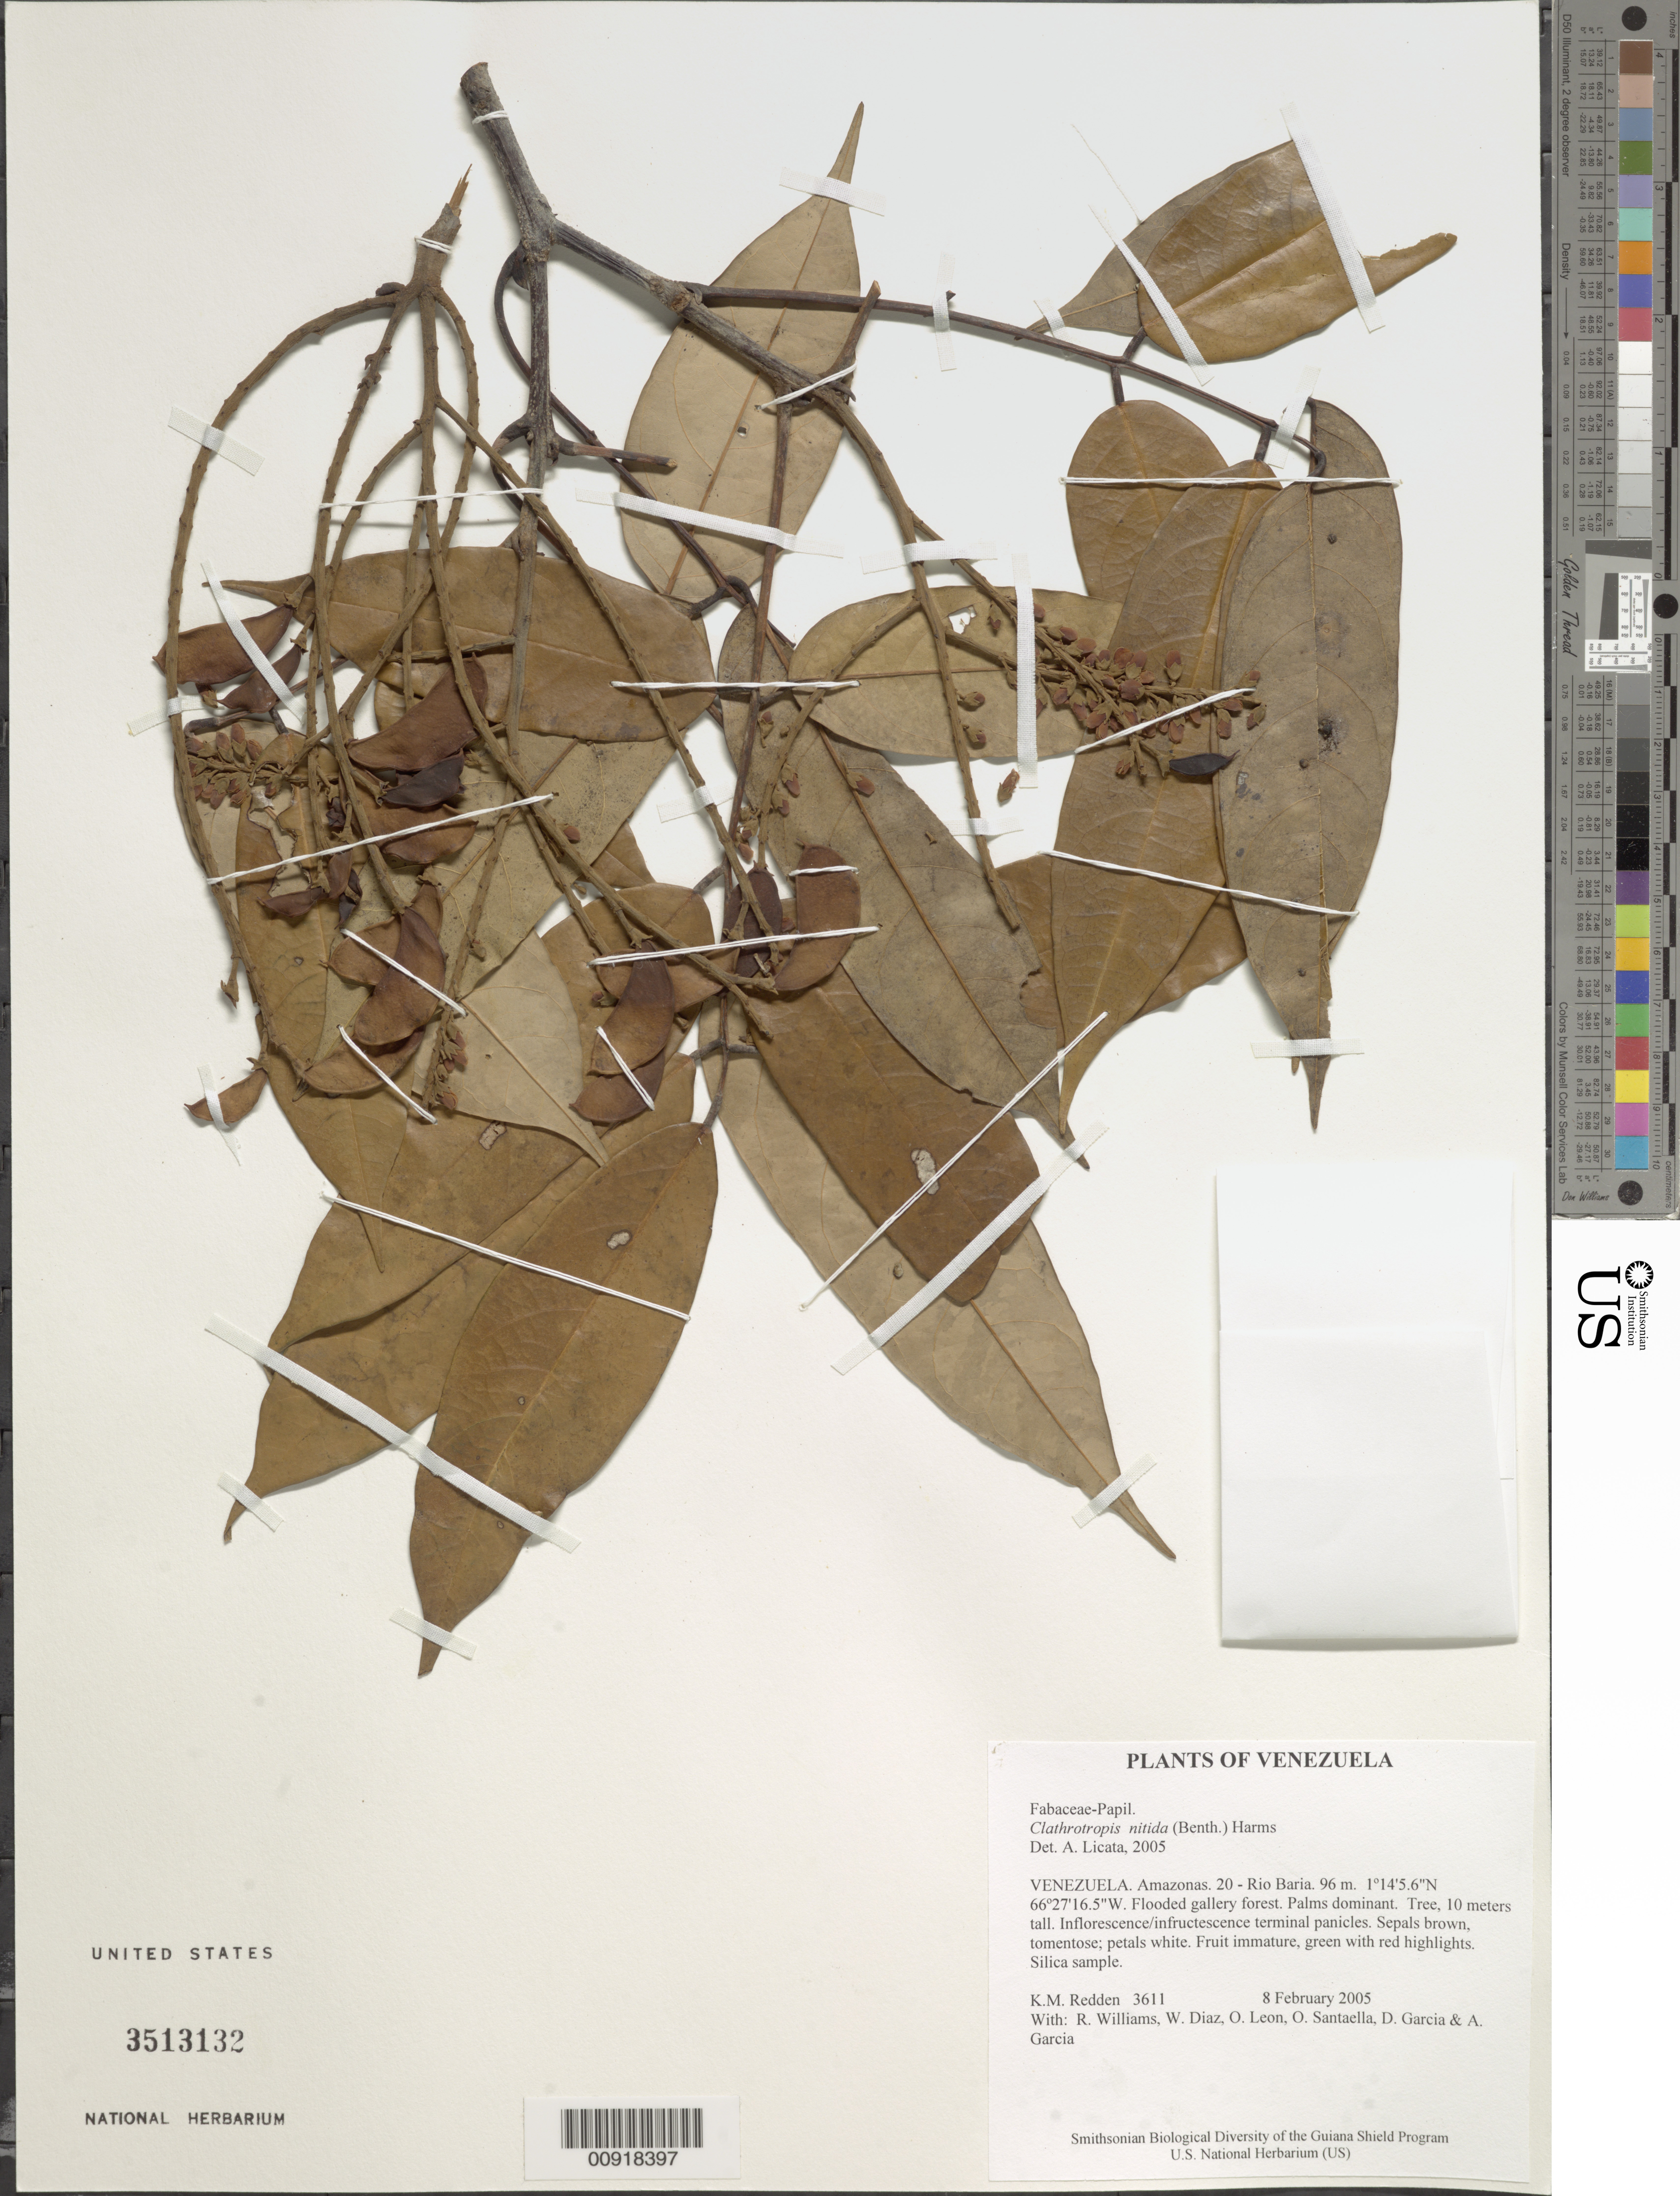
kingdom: Plantae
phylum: Tracheophyta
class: Magnoliopsida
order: Fabales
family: Fabaceae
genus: Clathrotropis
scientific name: Clathrotropis nitida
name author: Harms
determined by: Licata, A., (PORT), Univ. Nac. Exp. de los Llanos Ezequiel Zamora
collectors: K. M. Redden, R. Williams, W. Díaz P., O. León, O. Santaella, D. Garcia & A. Garcia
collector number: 3611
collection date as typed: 8 February 2005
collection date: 2005-02-08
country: Venezuela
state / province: Amazonas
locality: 20 - Rio Baria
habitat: Flooded gallery forest. Palms dominant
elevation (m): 96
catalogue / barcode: US 3513132